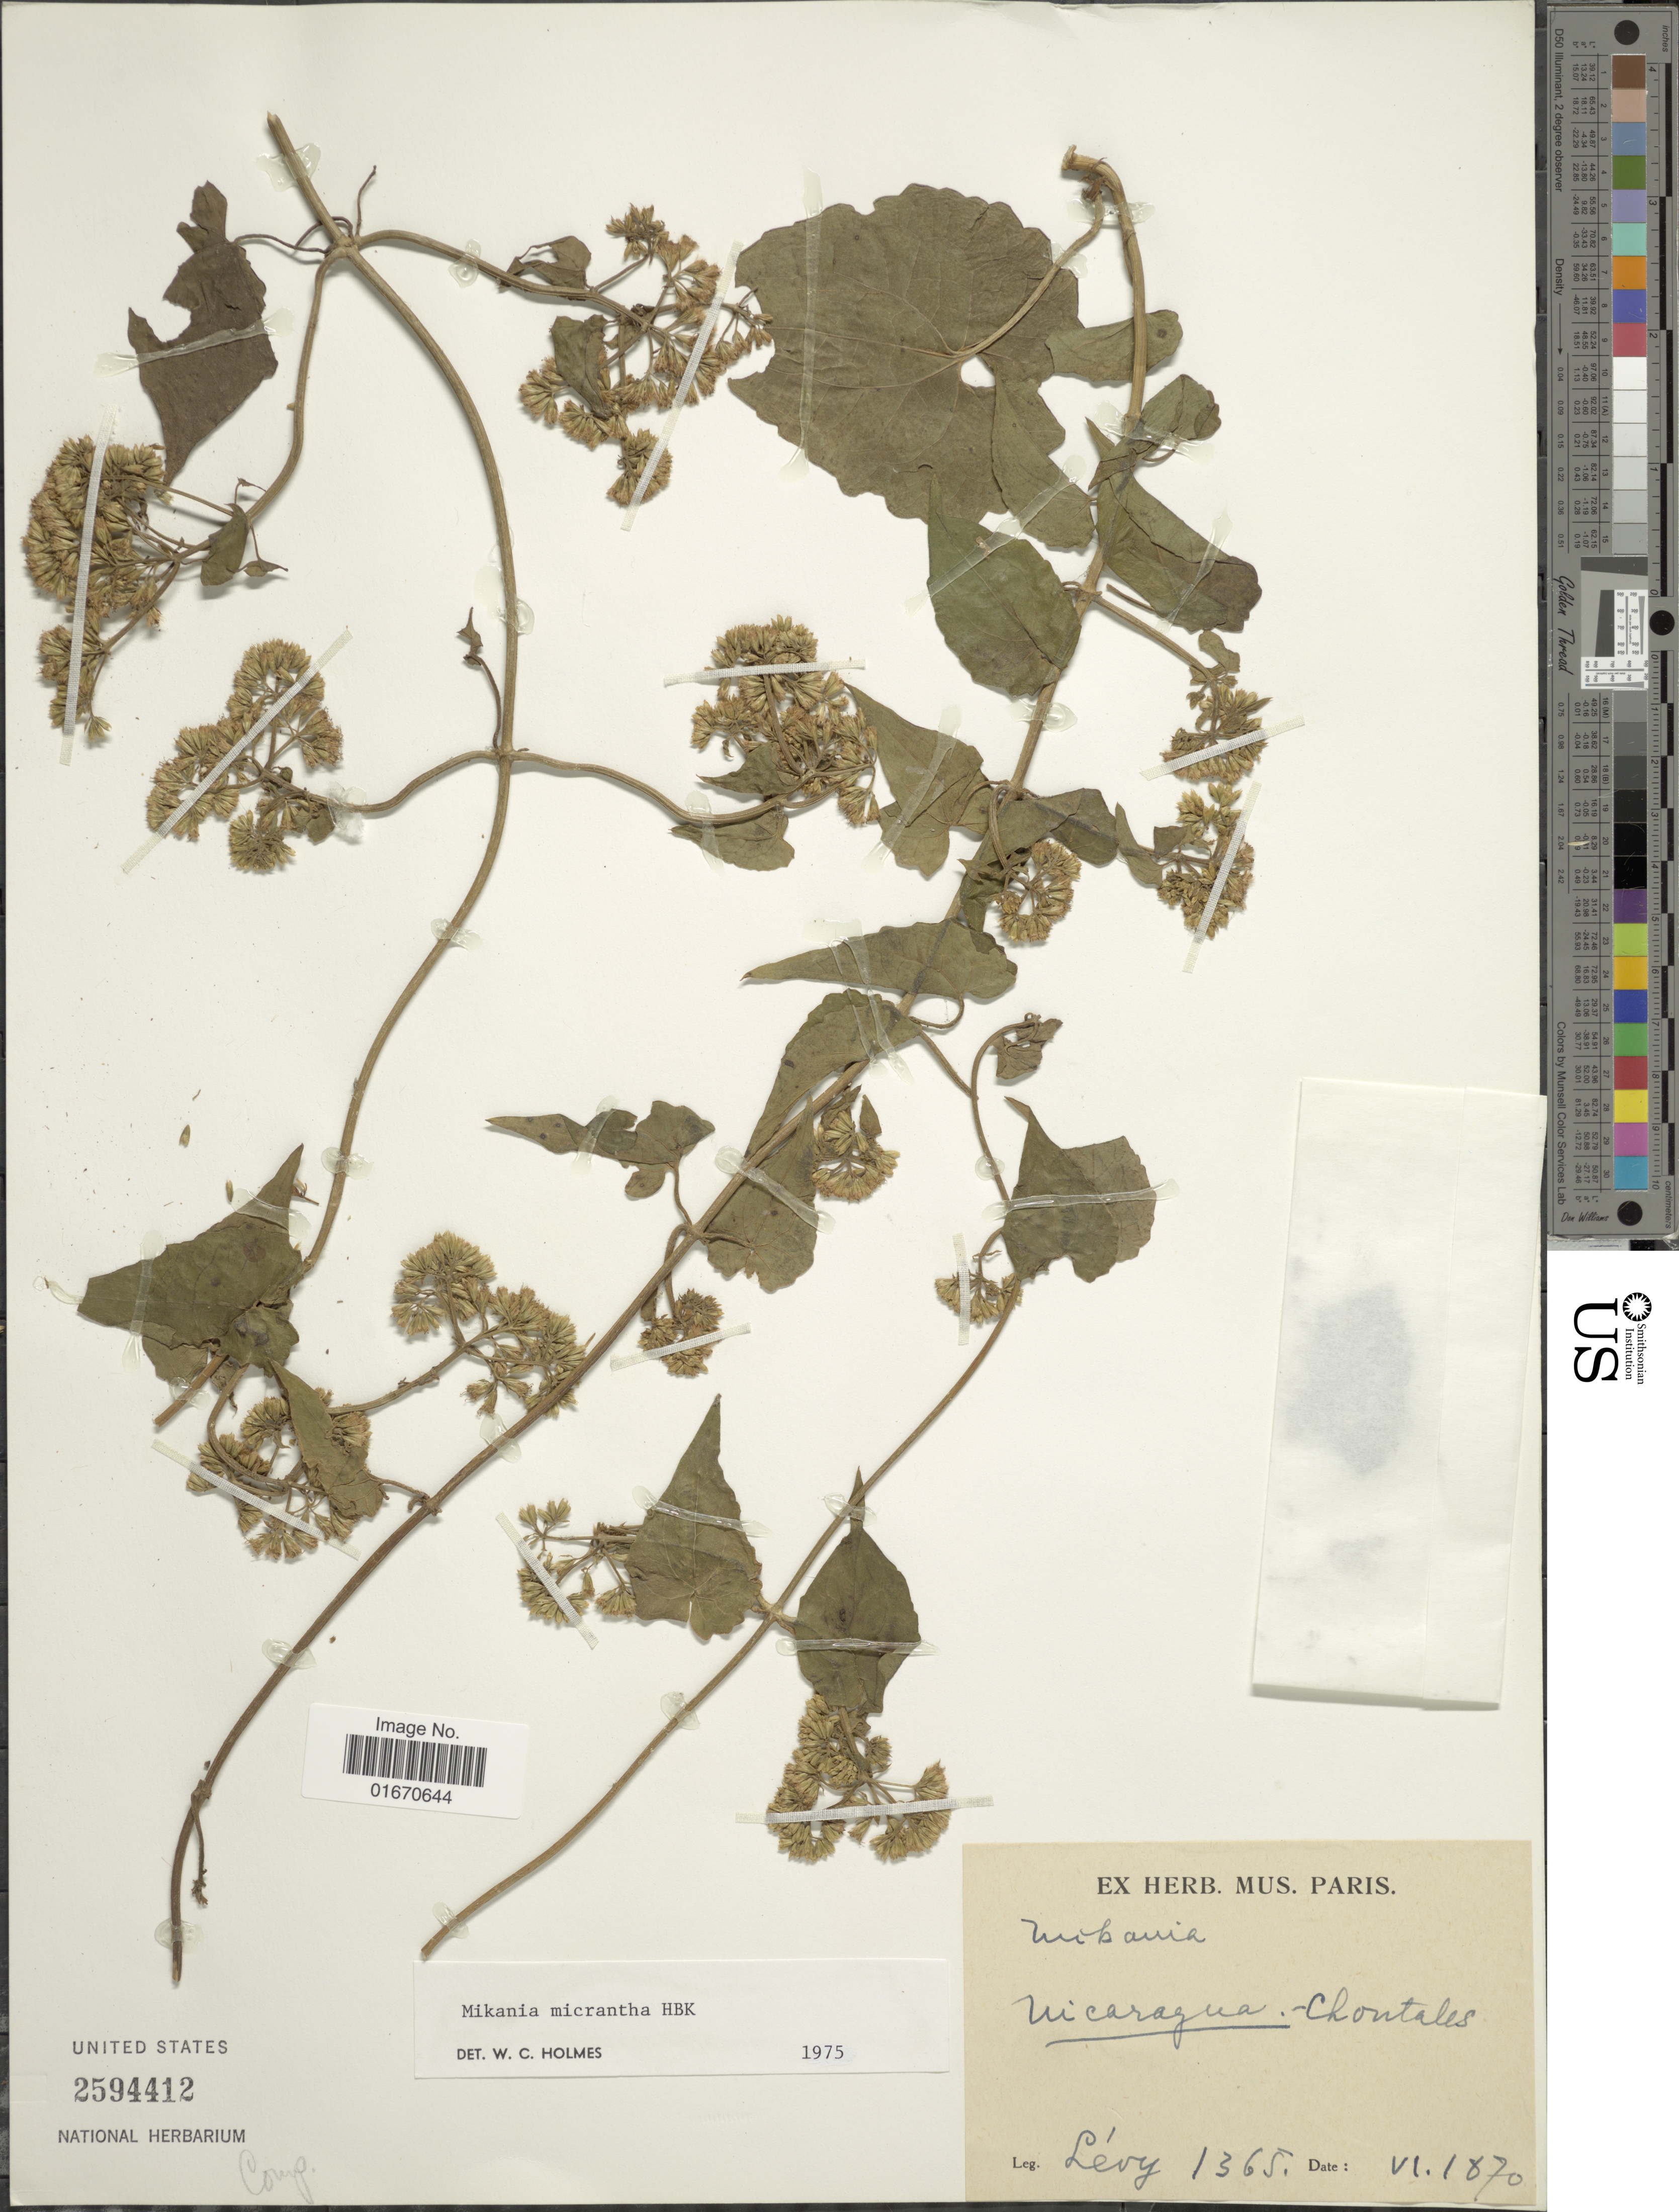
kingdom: Plantae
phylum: Tracheophyta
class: Magnoliopsida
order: Asterales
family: Asteraceae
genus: Mikania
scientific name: Mikania micrantha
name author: Kunth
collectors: -. Levy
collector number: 1365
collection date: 1870-06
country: Nicaragua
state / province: Chontales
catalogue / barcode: US 2594412